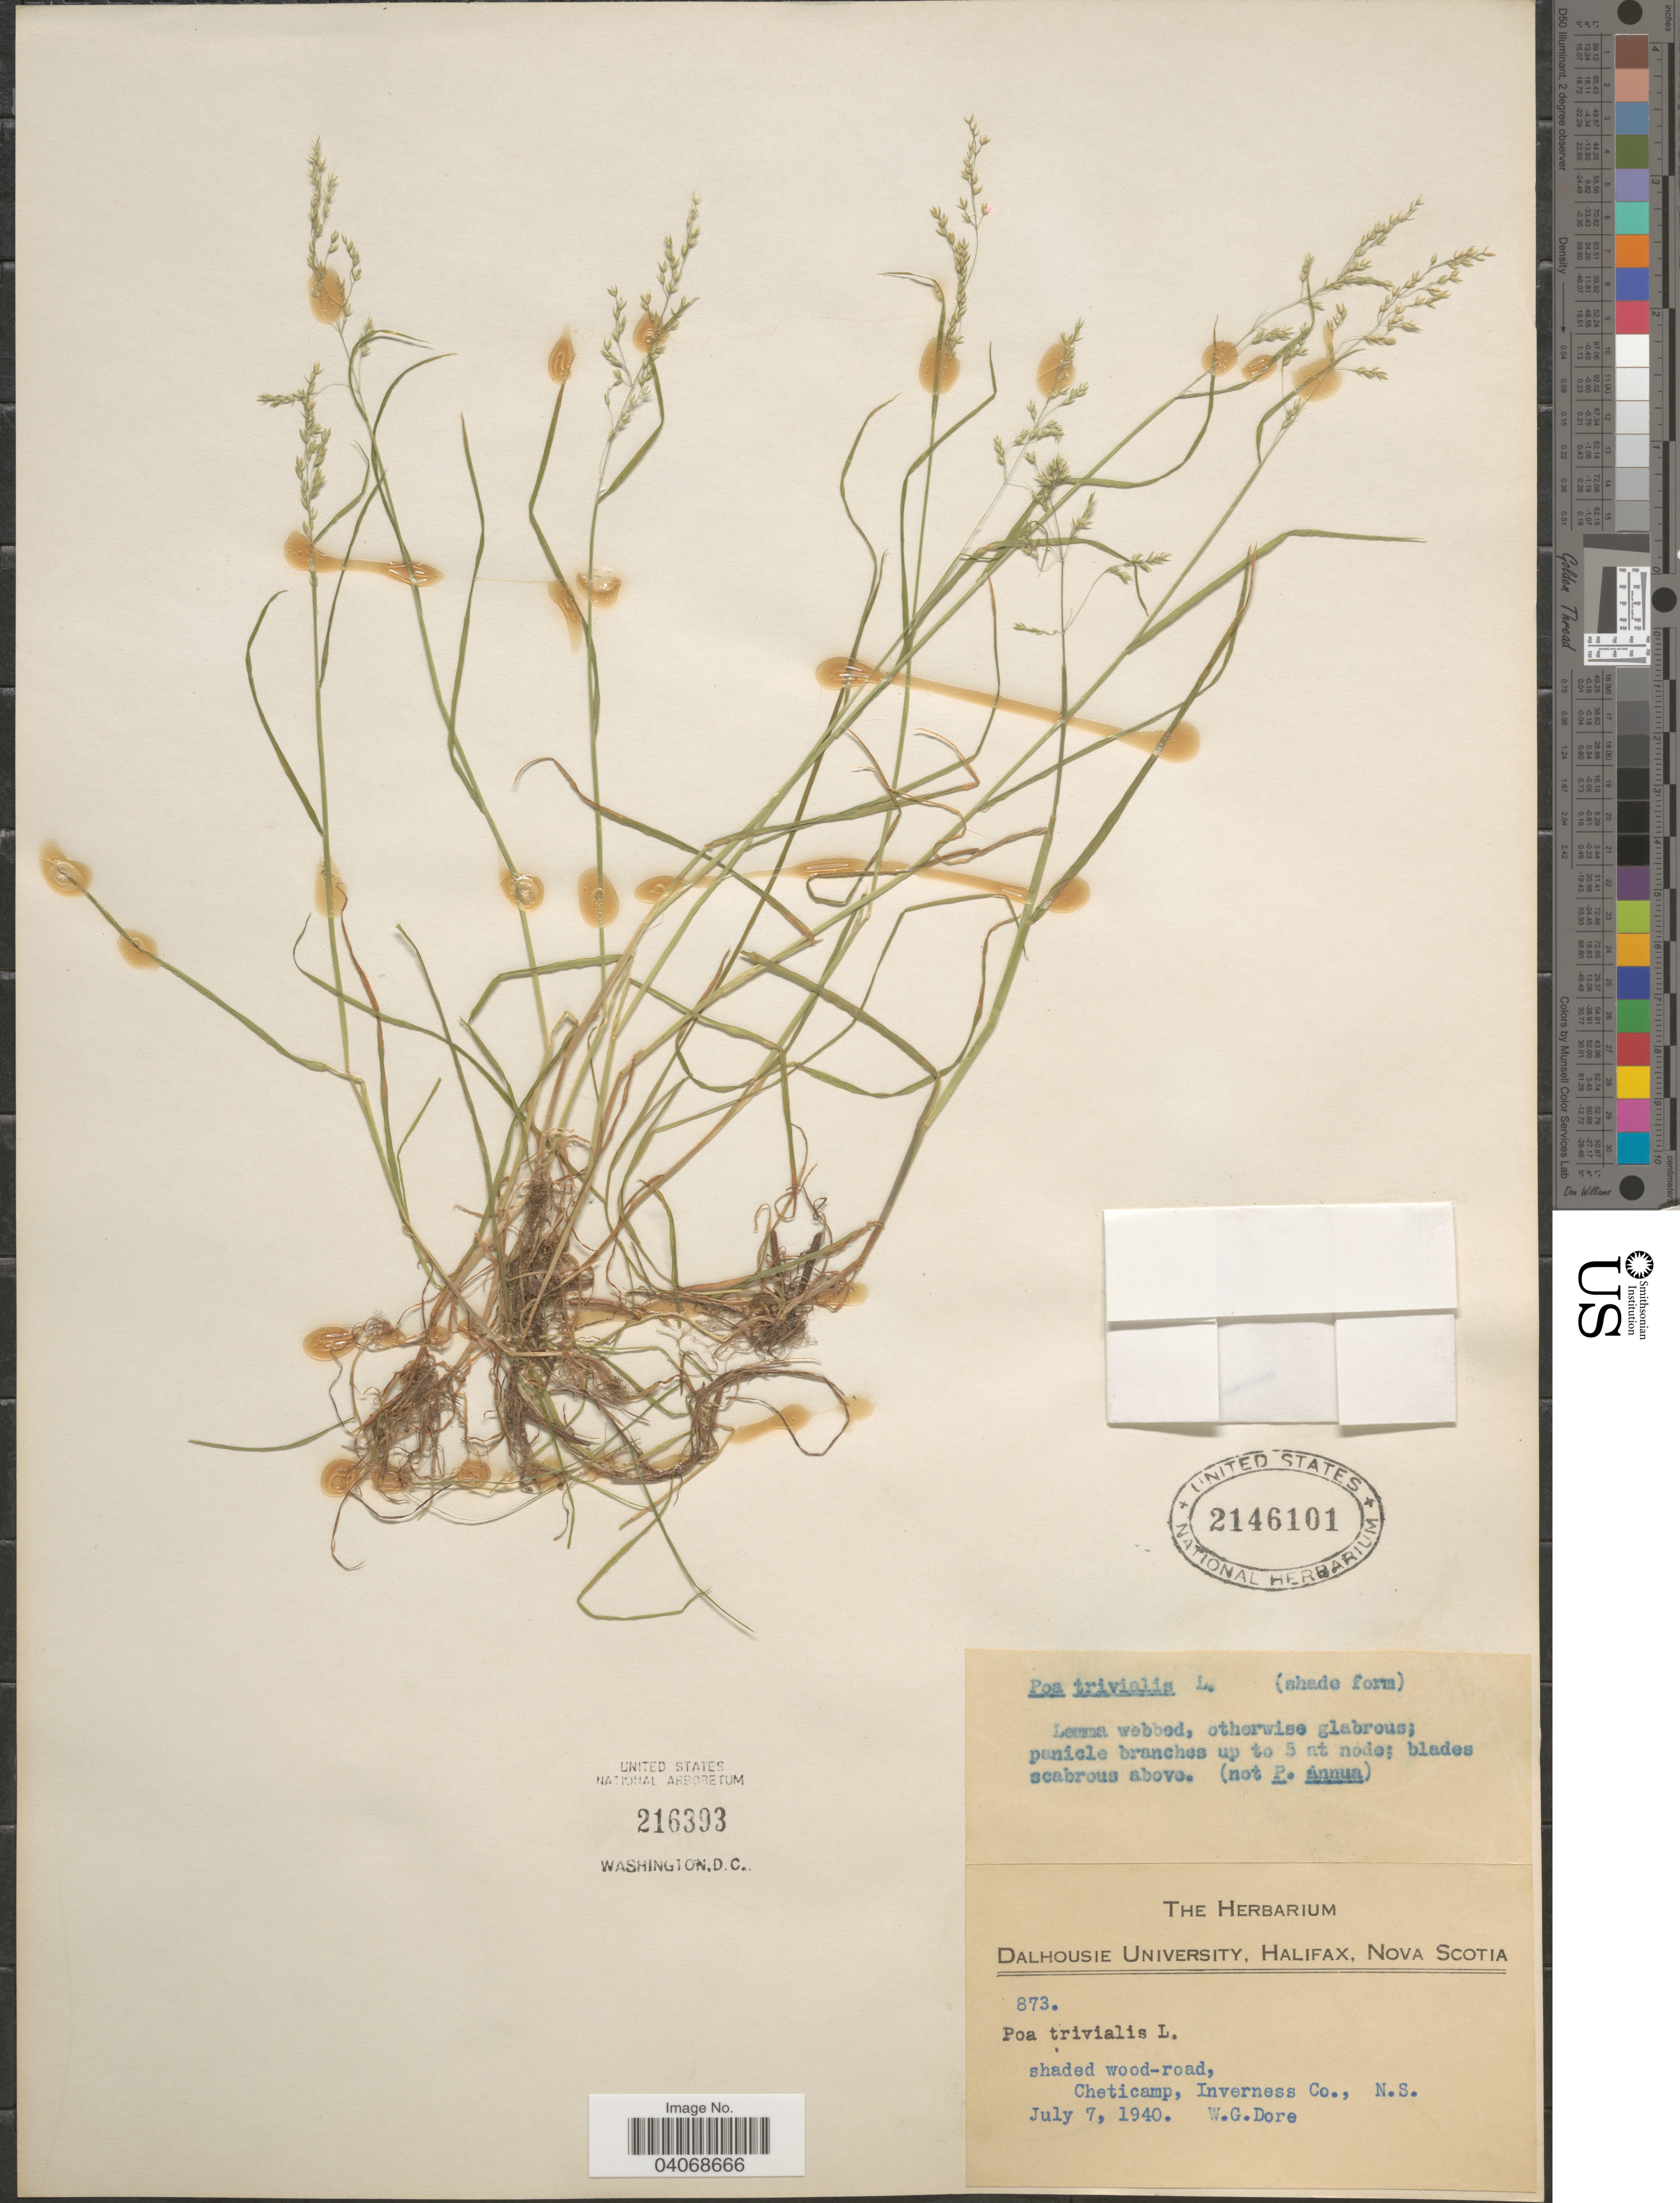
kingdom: Plantae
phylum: Tracheophyta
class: Liliopsida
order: Poales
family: Poaceae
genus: Poa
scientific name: Poa trivialis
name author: L.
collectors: W. Dore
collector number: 873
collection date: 1940-07-07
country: Canada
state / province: Nova Scotia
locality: Shaded wood-road, Cheticamp, Inverness Co.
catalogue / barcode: US 2146101